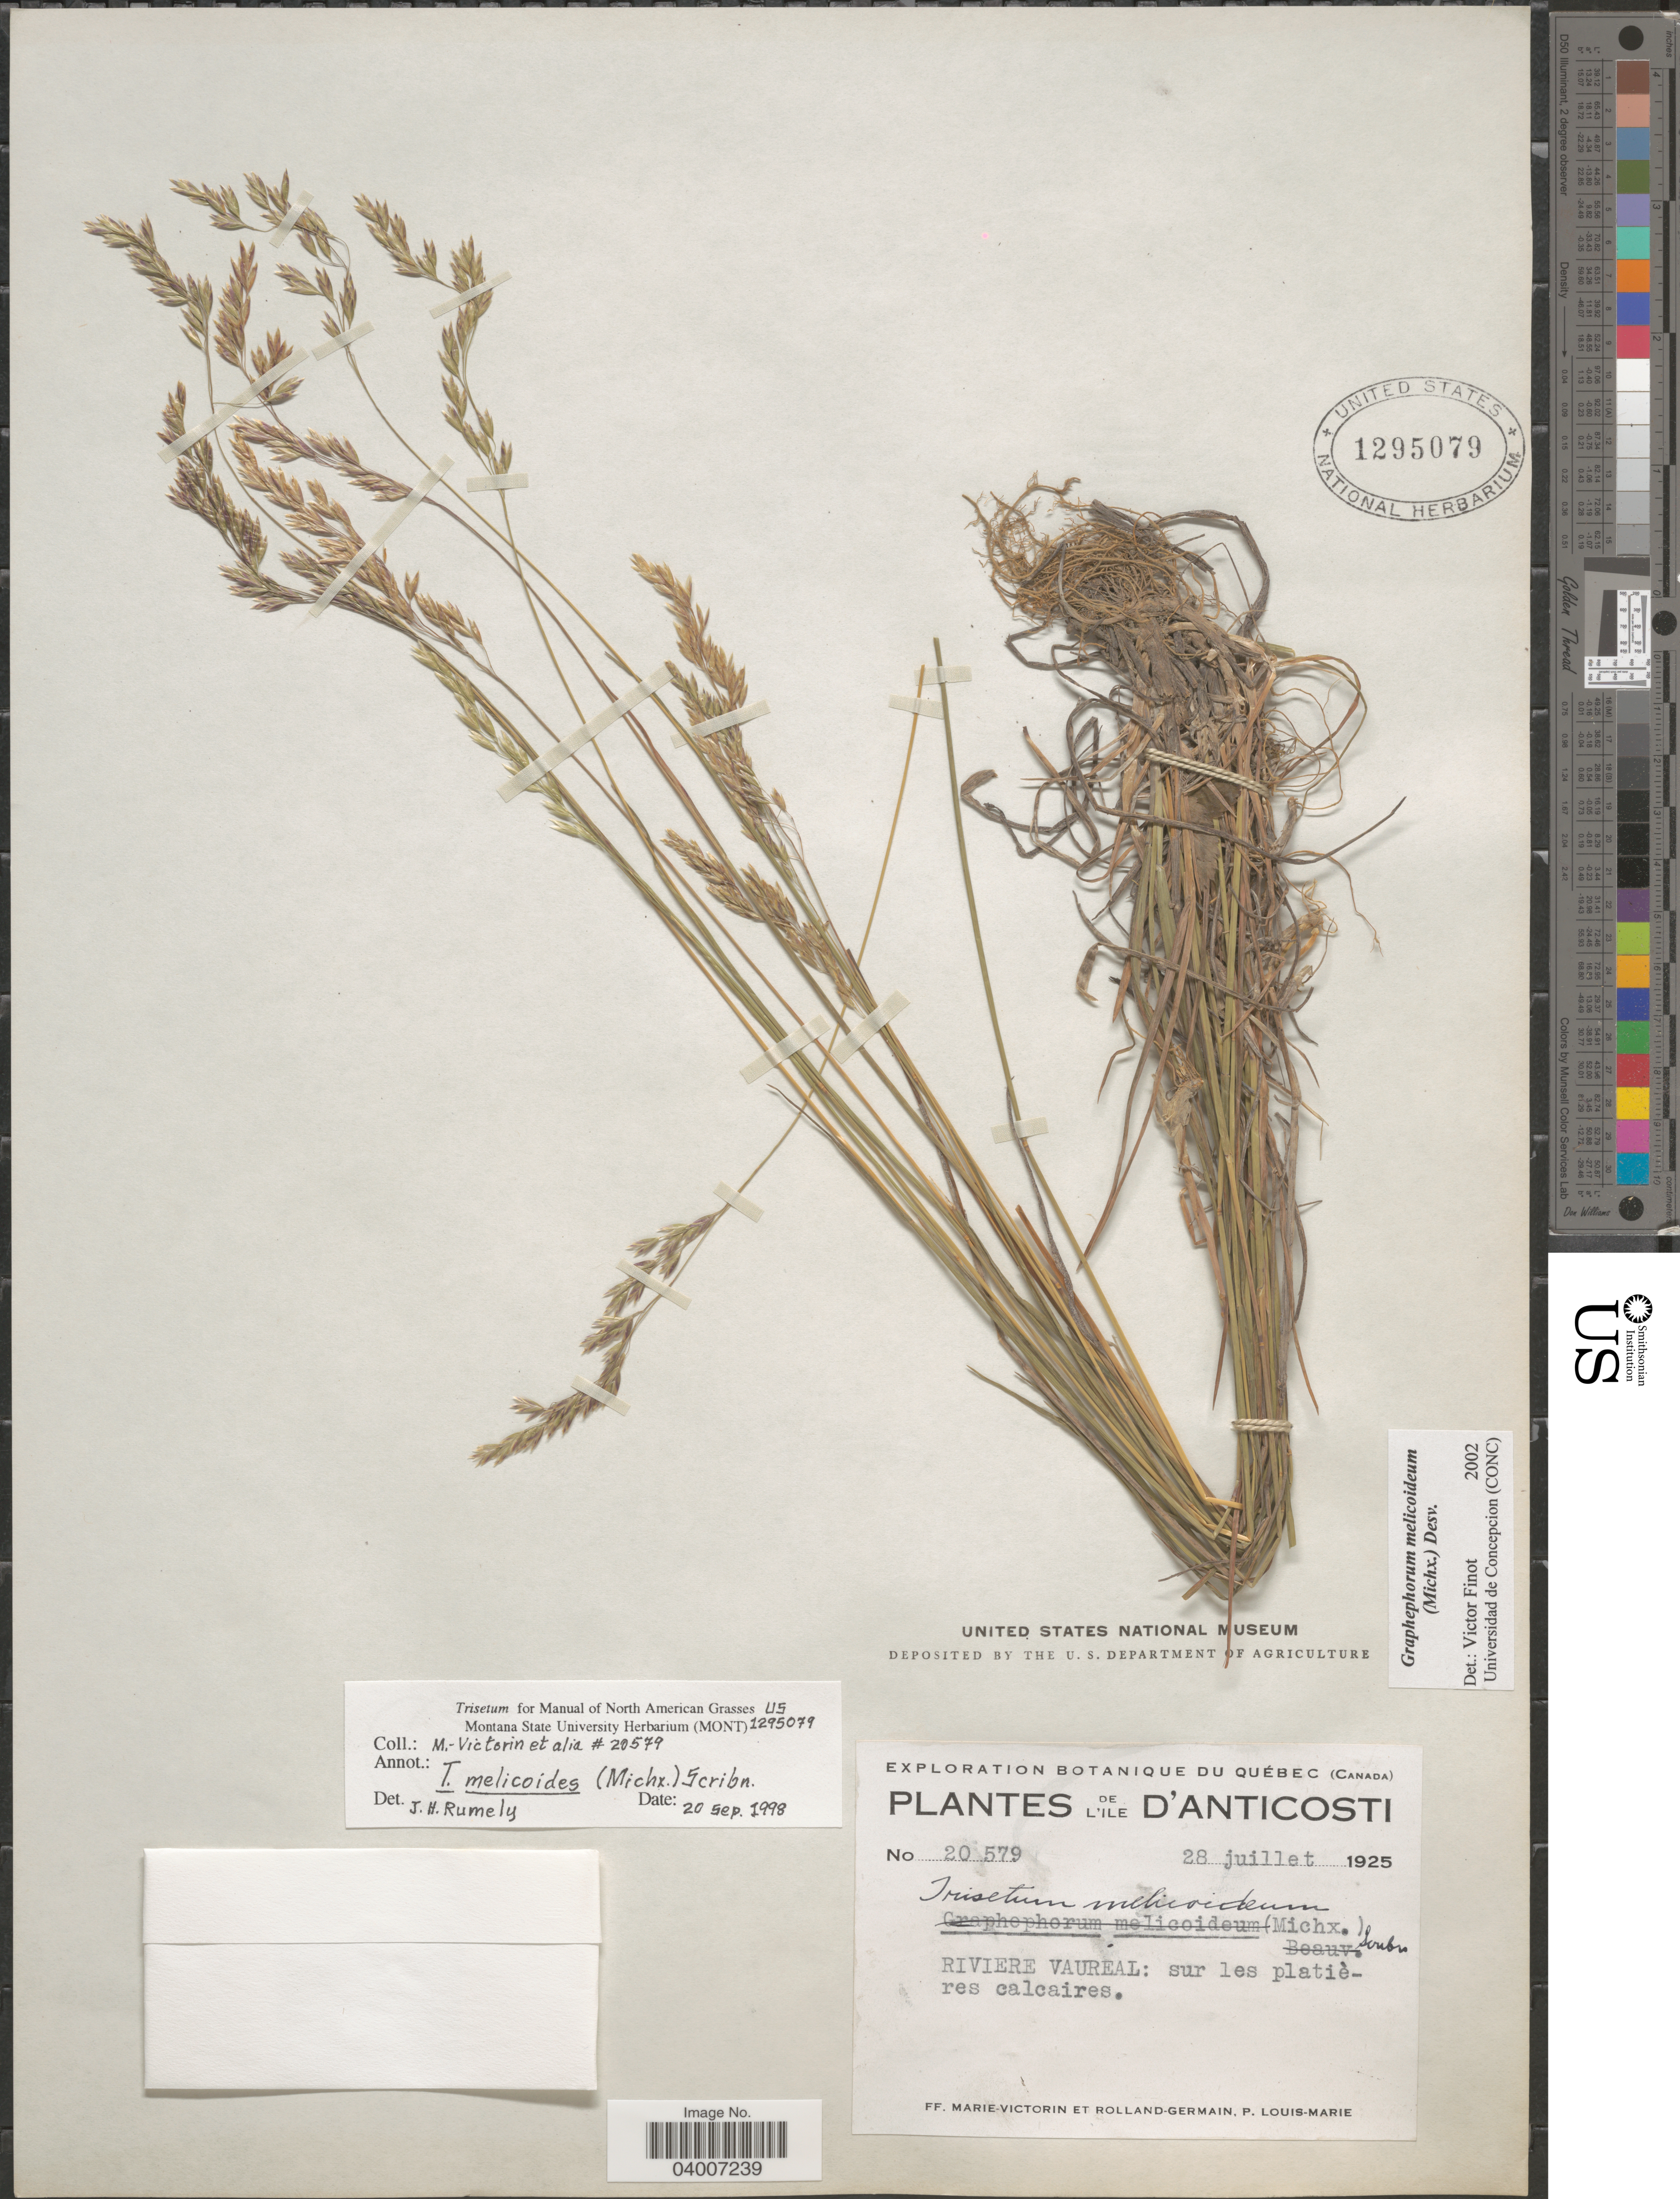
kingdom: Plantae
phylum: Tracheophyta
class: Liliopsida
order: Poales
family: Poaceae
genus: Graphephorum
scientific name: Graphephorum melicoides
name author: (F. Michx.) Desv.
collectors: F. Marie-Victorin, Rolland-Germain & L.-M. LaLonde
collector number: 20579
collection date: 1925-07-28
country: Canada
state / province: Quebec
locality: L'Ile D'Anticosti. Riviere Vaureal: sur les platières calcaires.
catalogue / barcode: US 1295079